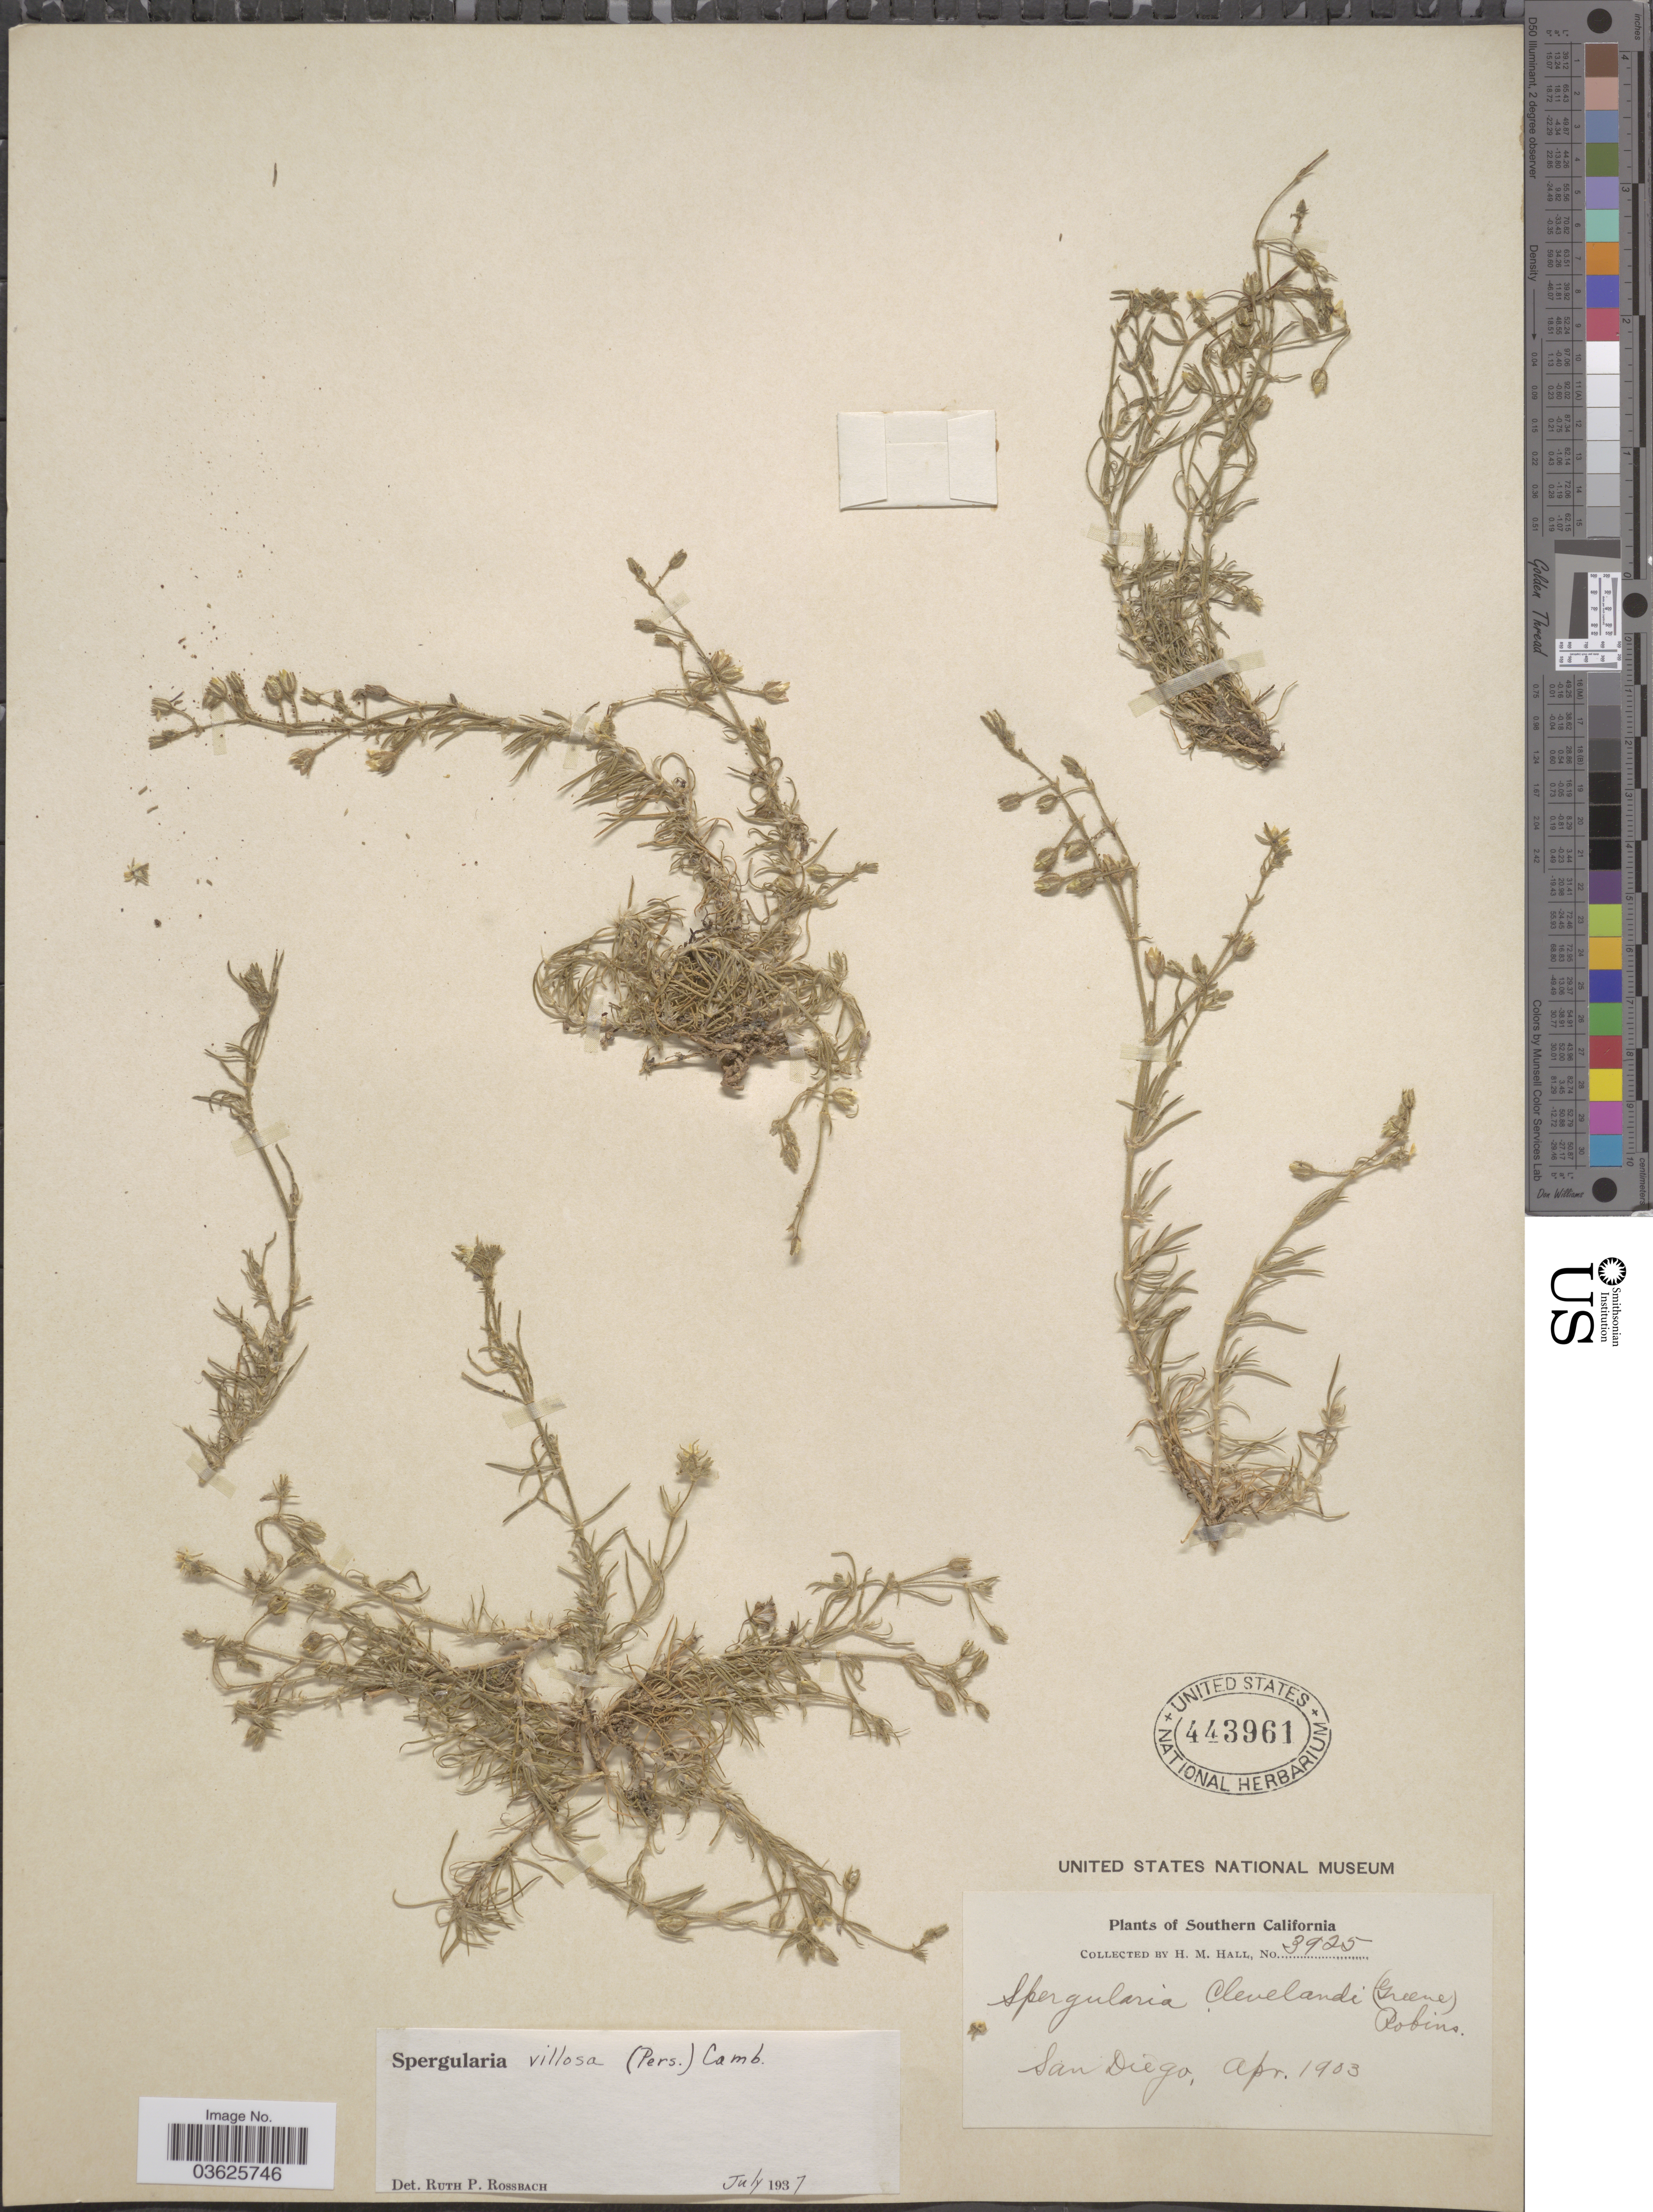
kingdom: Plantae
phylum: Tracheophyta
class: Magnoliopsida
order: Caryophyllales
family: Caryophyllaceae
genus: Spergularia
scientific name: Spergularia villosa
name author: (Pers.) Cambess.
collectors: H. M. Hall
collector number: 3925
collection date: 1903-04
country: United States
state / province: California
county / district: San Diego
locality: Souhern California, San Diego.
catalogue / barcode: US 443961